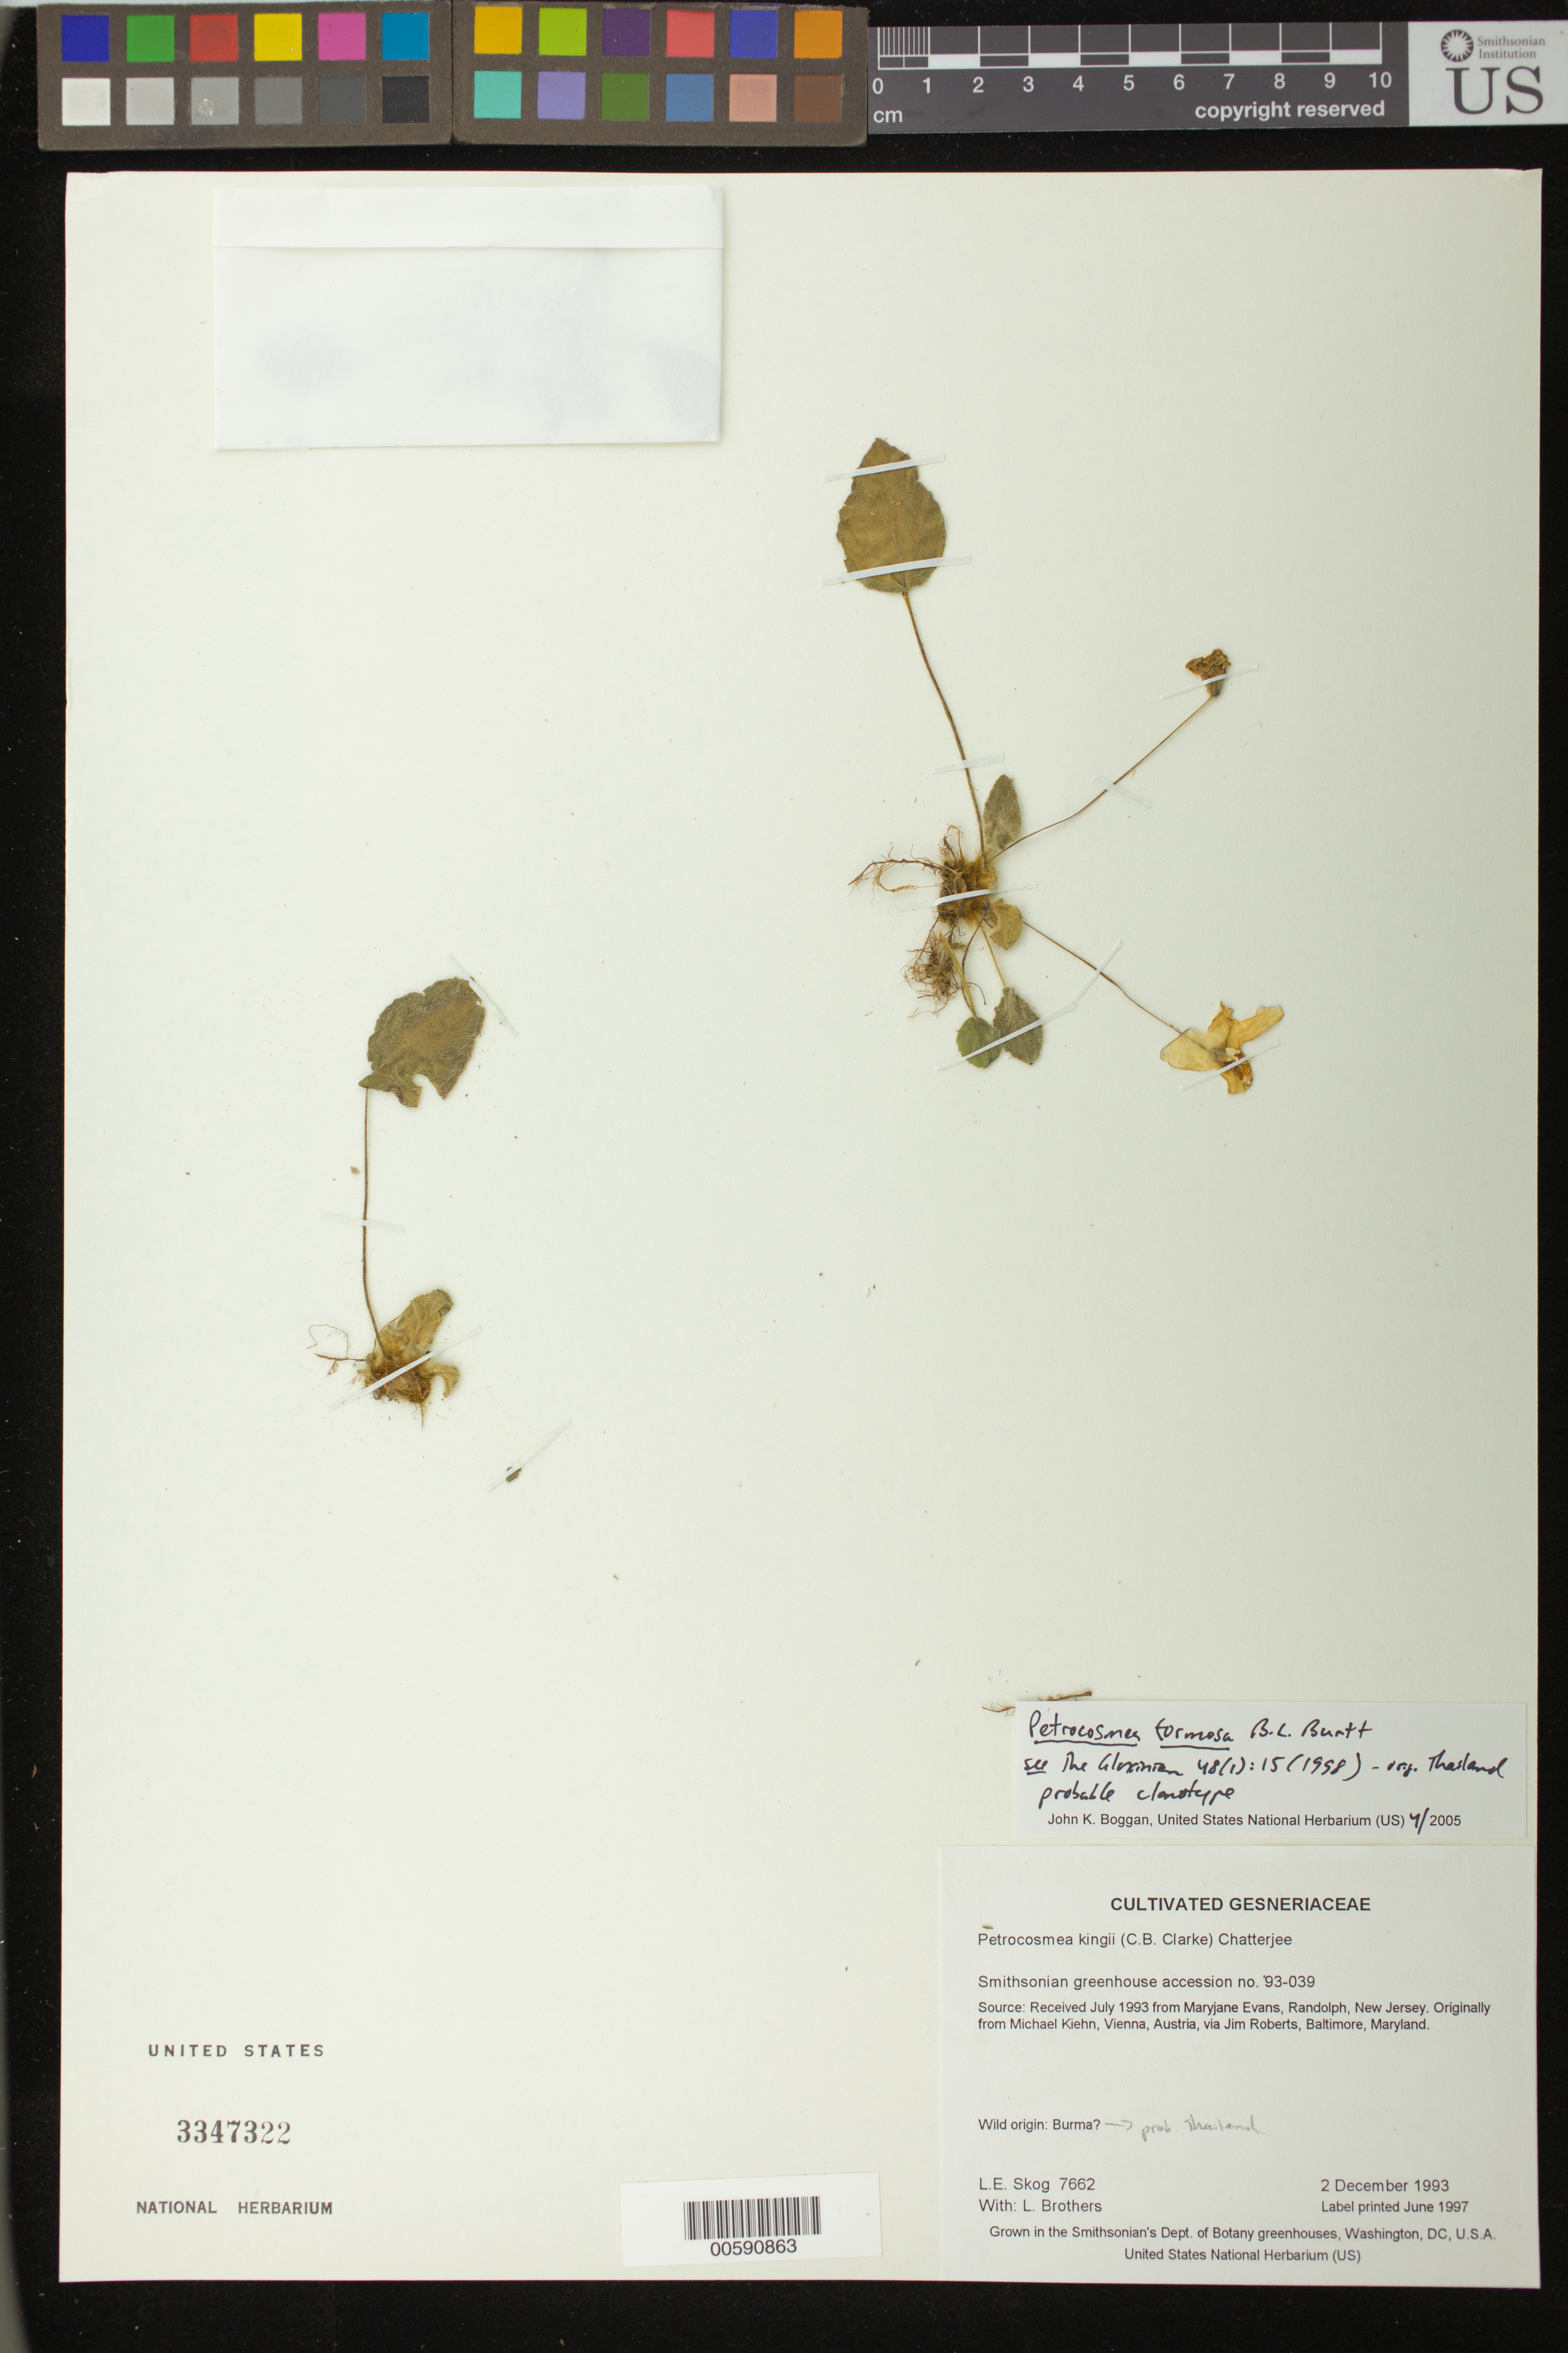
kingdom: Plantae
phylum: Tracheophyta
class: Magnoliopsida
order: Lamiales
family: Gesneriaceae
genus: Petrocosmea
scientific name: Petrocosmea formosa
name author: B.L. Burtt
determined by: Boggan, J. K., (US), NMNH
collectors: L. E. Skog & L. Brothers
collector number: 7662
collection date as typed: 02 Dec 1993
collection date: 1993-12-02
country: United States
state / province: District of Columbia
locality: Grown in the Smithsonian's Dept. of Botany greenhouses, Washington, DC, U.S.A. [orig. Myanmar?]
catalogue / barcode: US 3347322